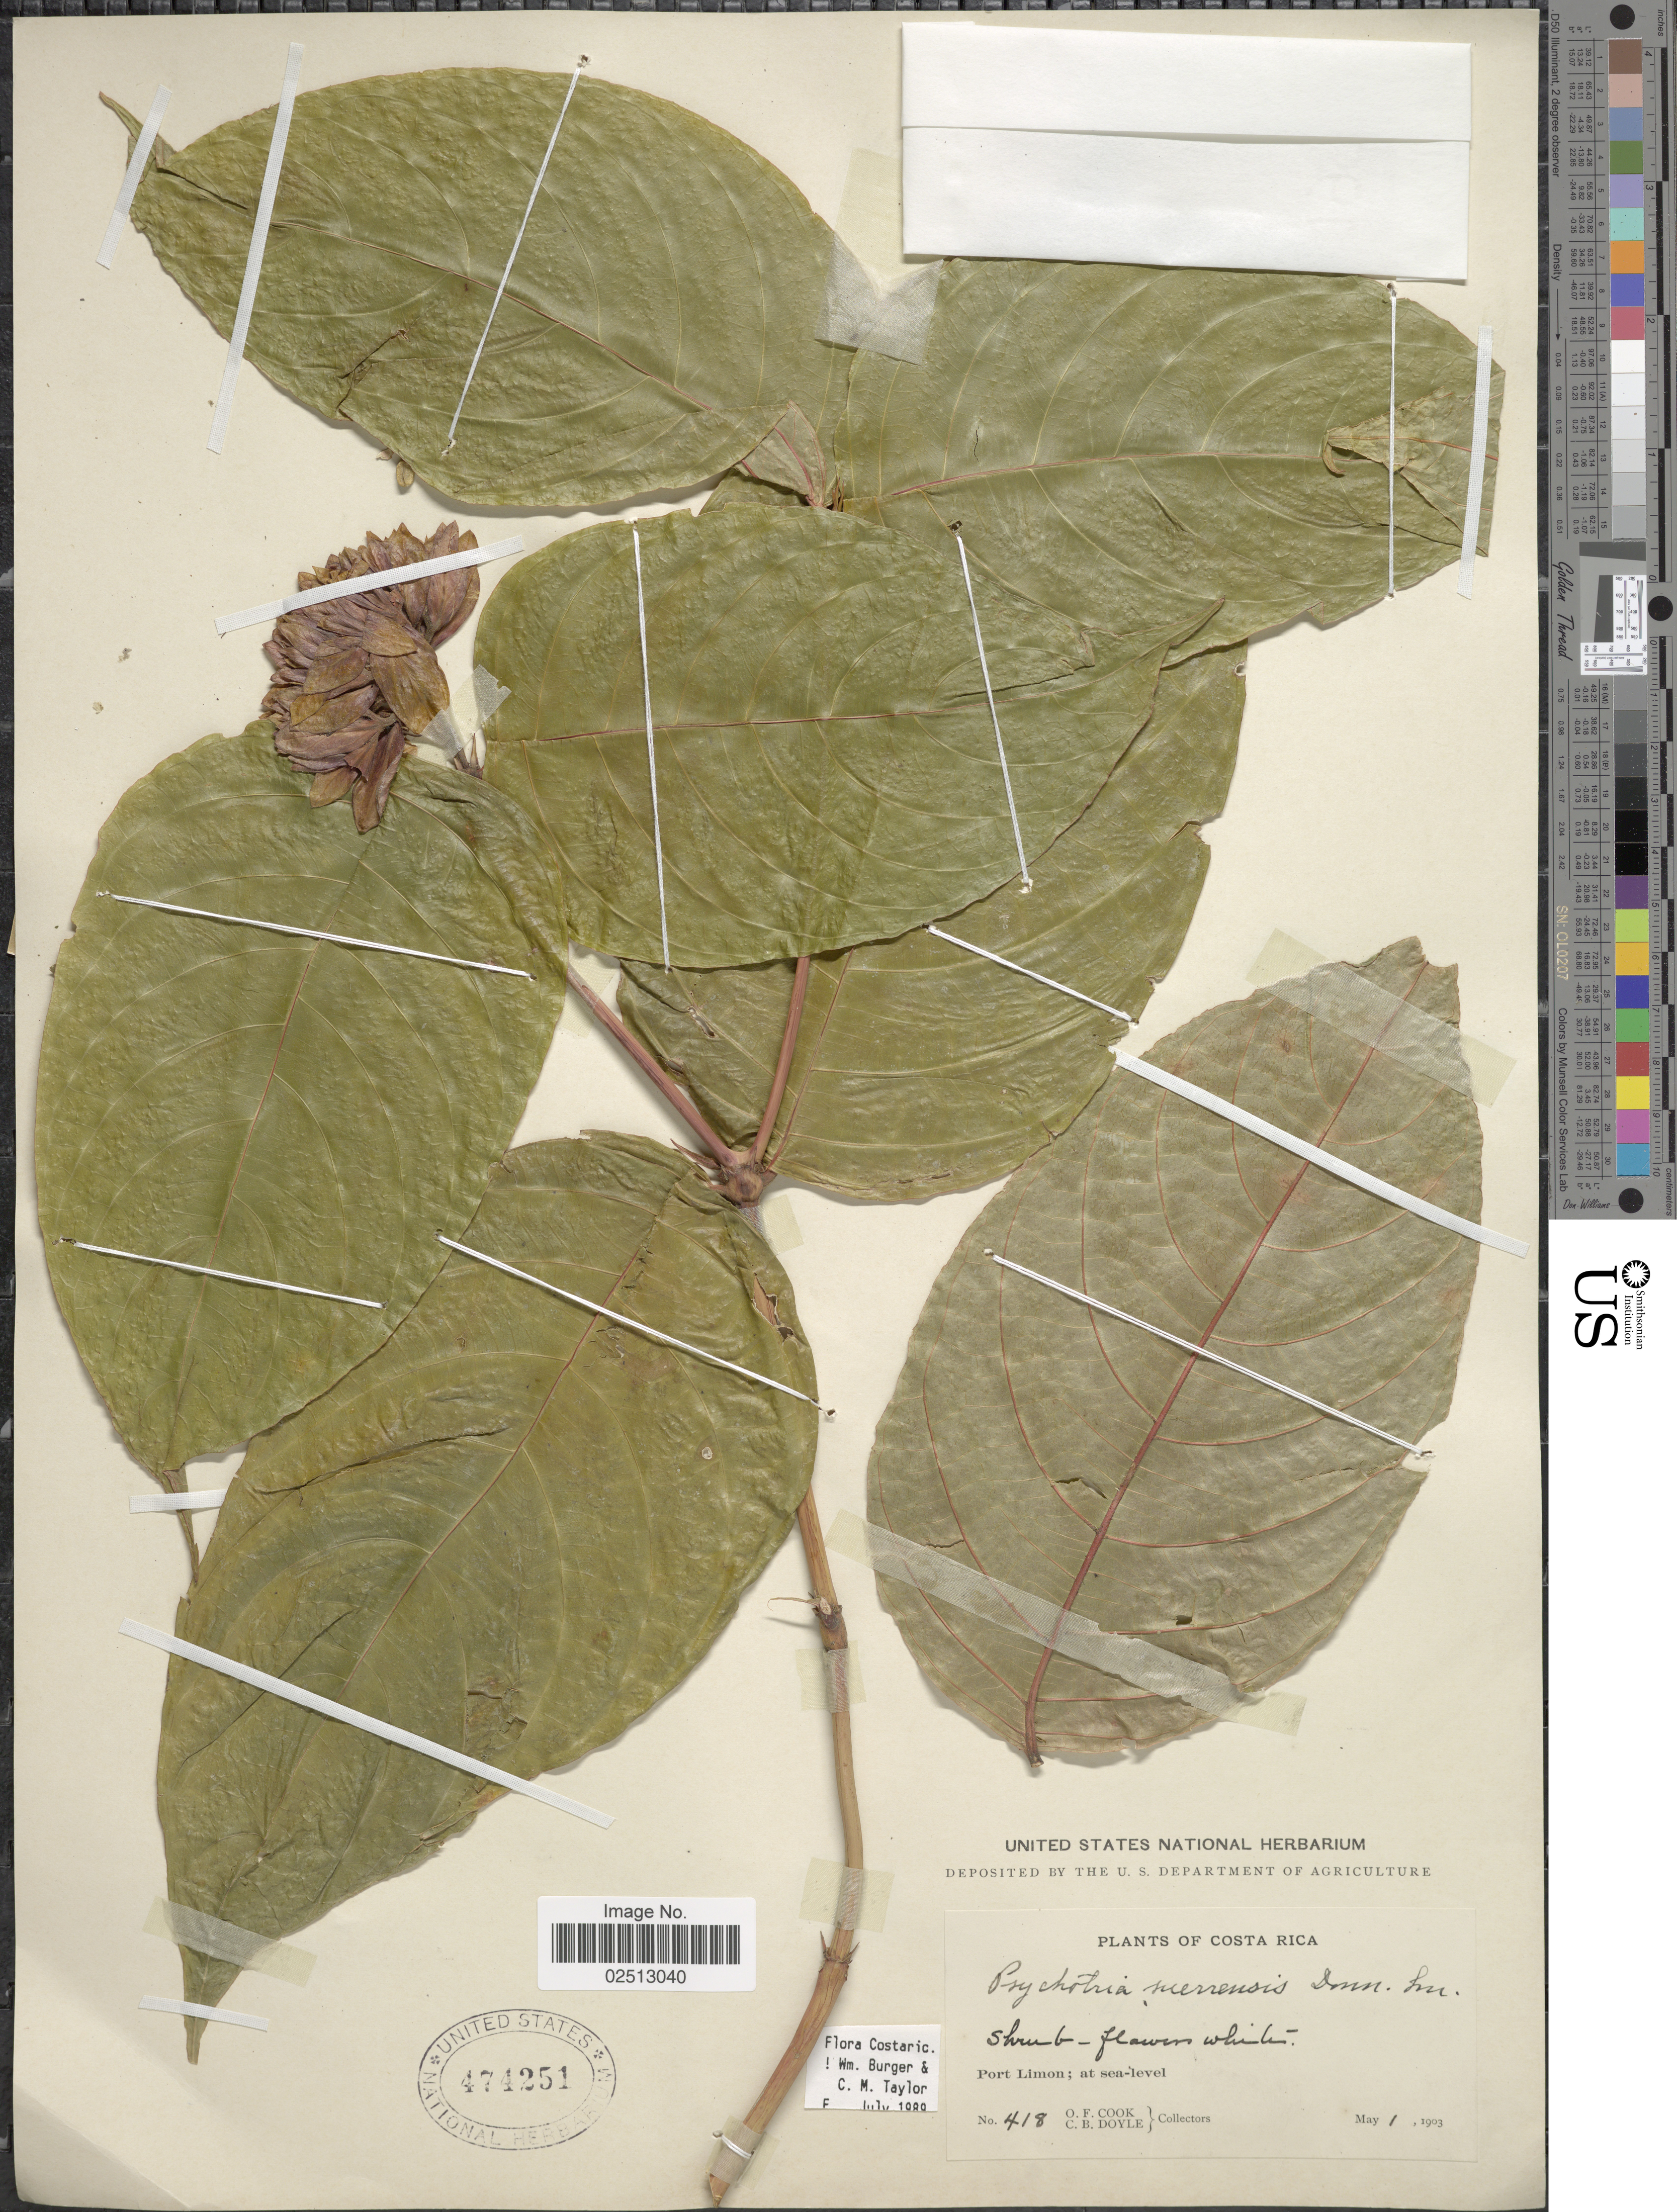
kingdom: Plantae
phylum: Tracheophyta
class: Magnoliopsida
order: Gentianales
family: Rubiaceae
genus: Psychotria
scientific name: Psychotria suerrensis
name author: Donn. Sm.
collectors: O. F. Cook & C. Doyle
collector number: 418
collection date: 1903-05-01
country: Costa Rica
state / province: Limón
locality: Port Limon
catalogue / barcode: US 474251